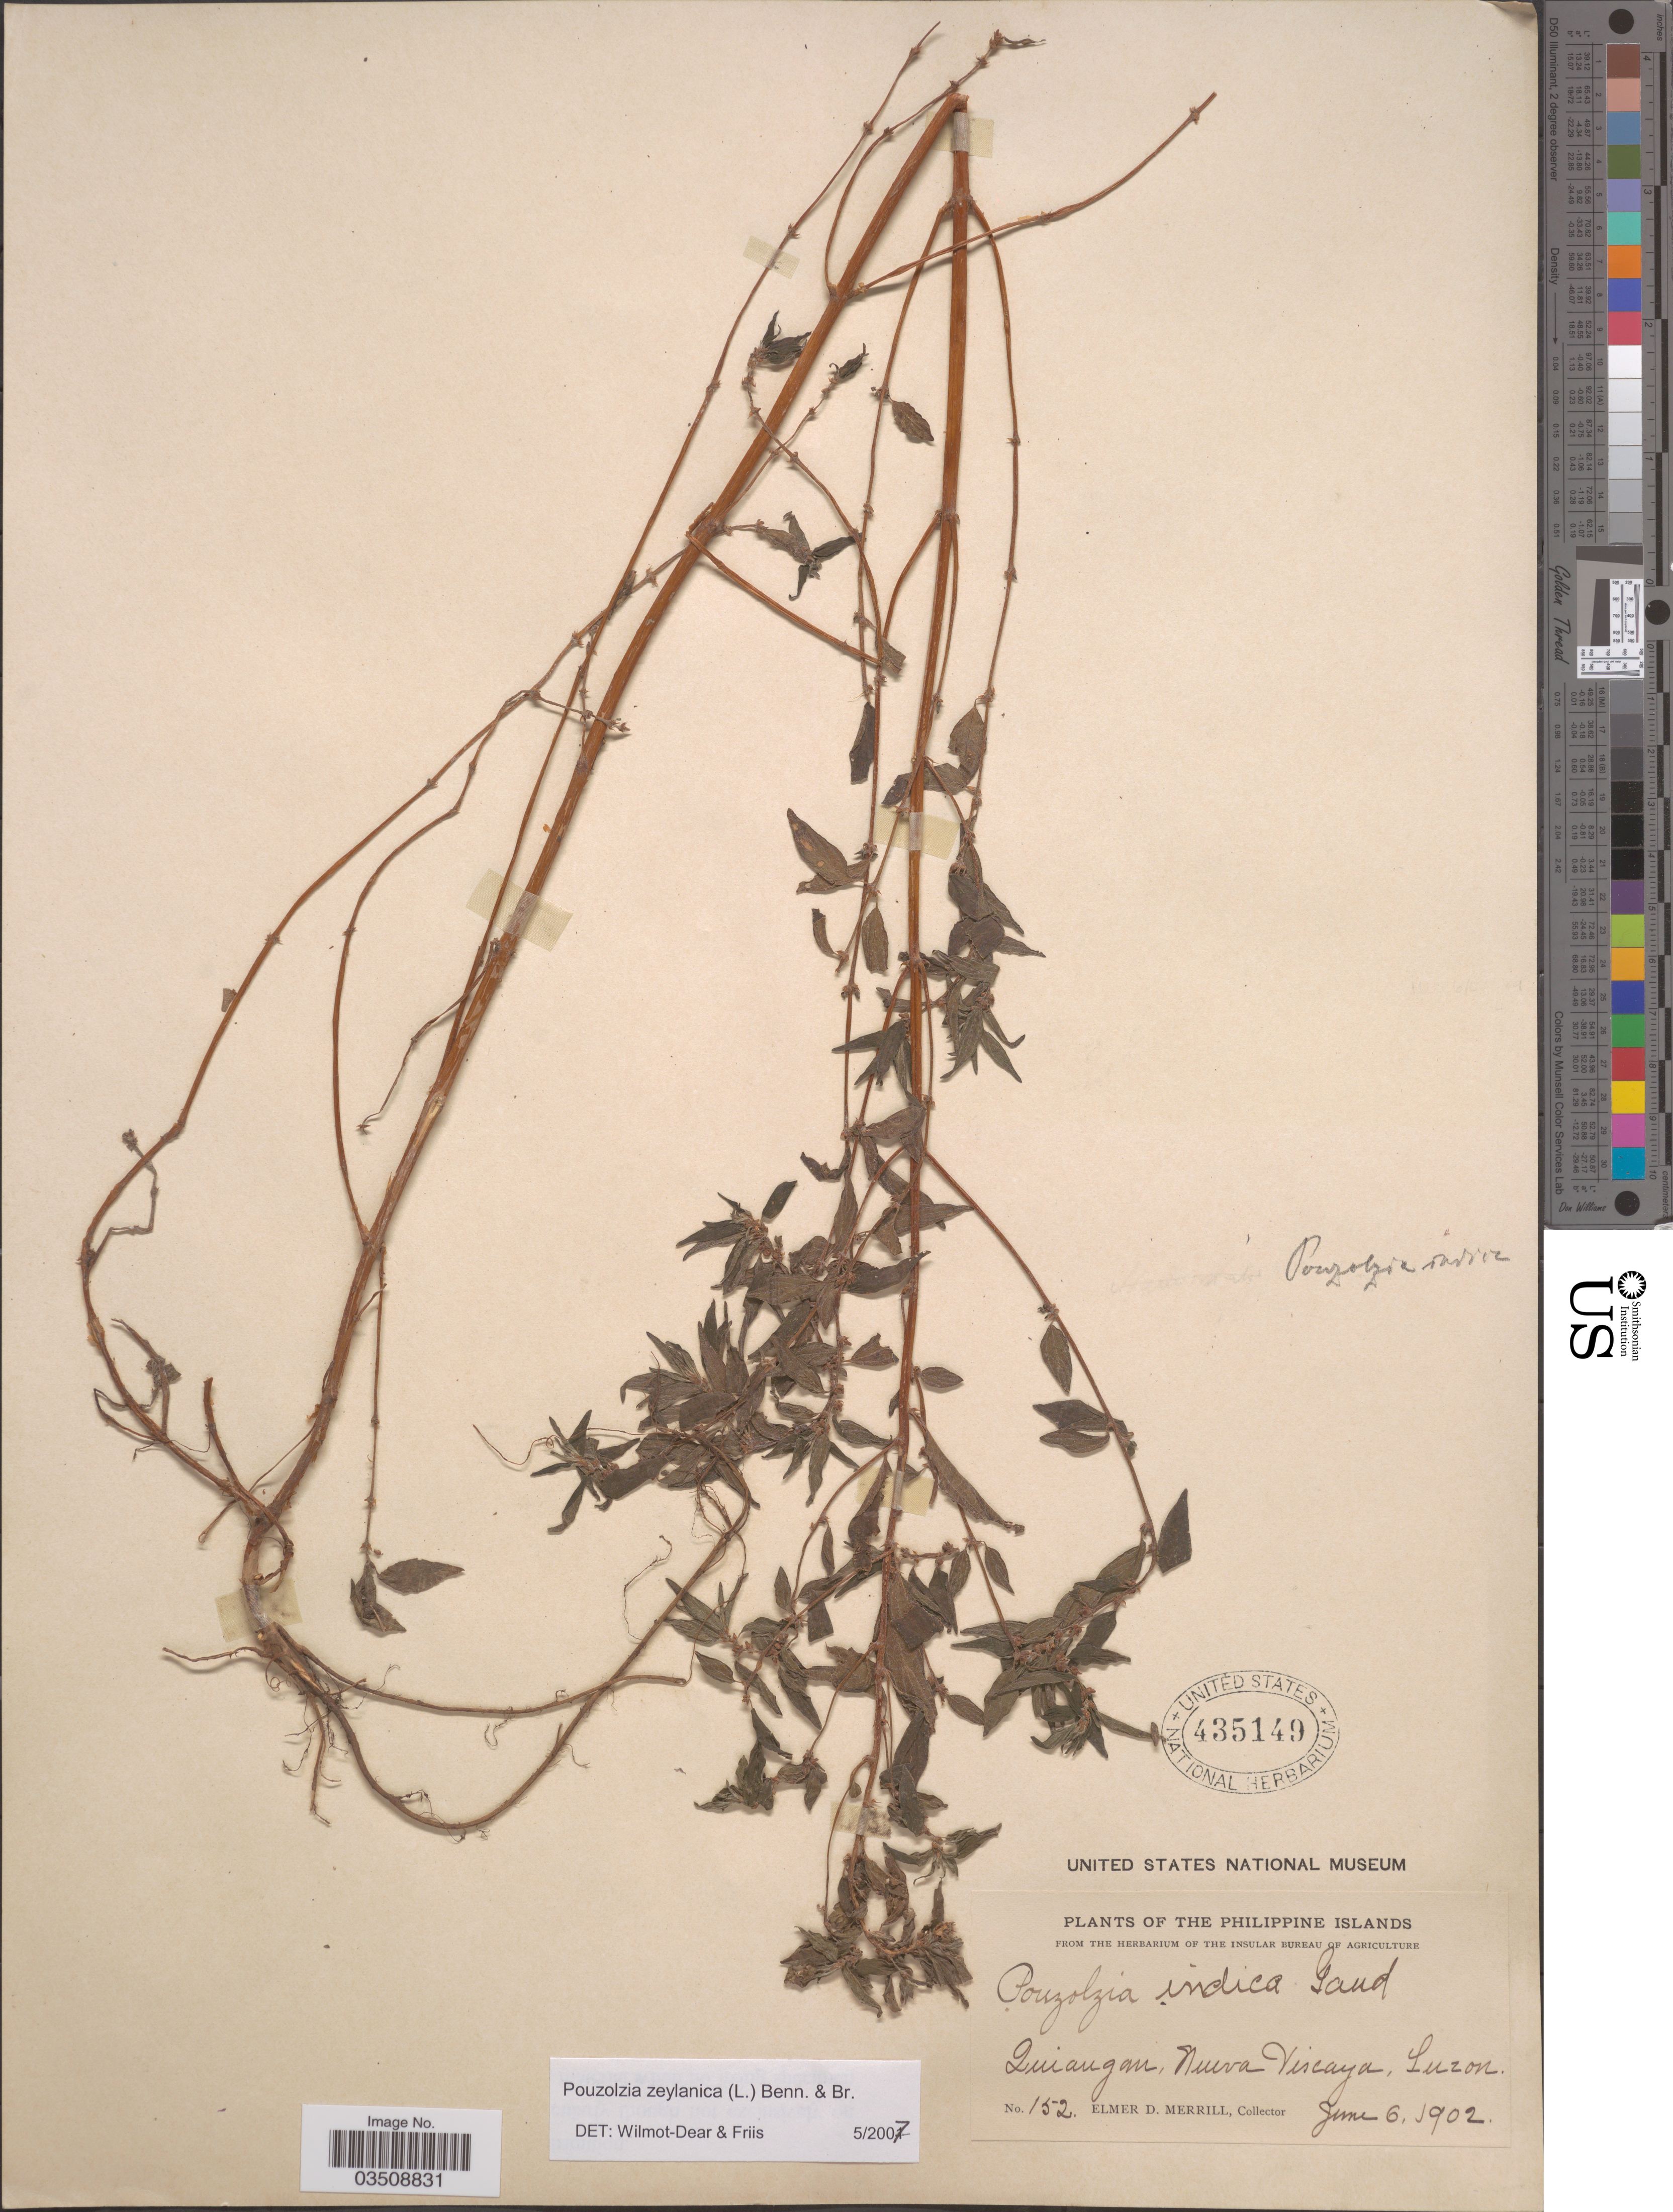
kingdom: Plantae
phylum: Tracheophyta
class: Magnoliopsida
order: Rosales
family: Urticaceae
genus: Pouzolzia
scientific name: Pouzolzia zeylanica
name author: (L.) Benn.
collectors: E. D. Merrill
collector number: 152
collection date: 1902-06-06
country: Philippines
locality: Quiangan, Nueva Viscaya, Luzon.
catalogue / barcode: US 435149